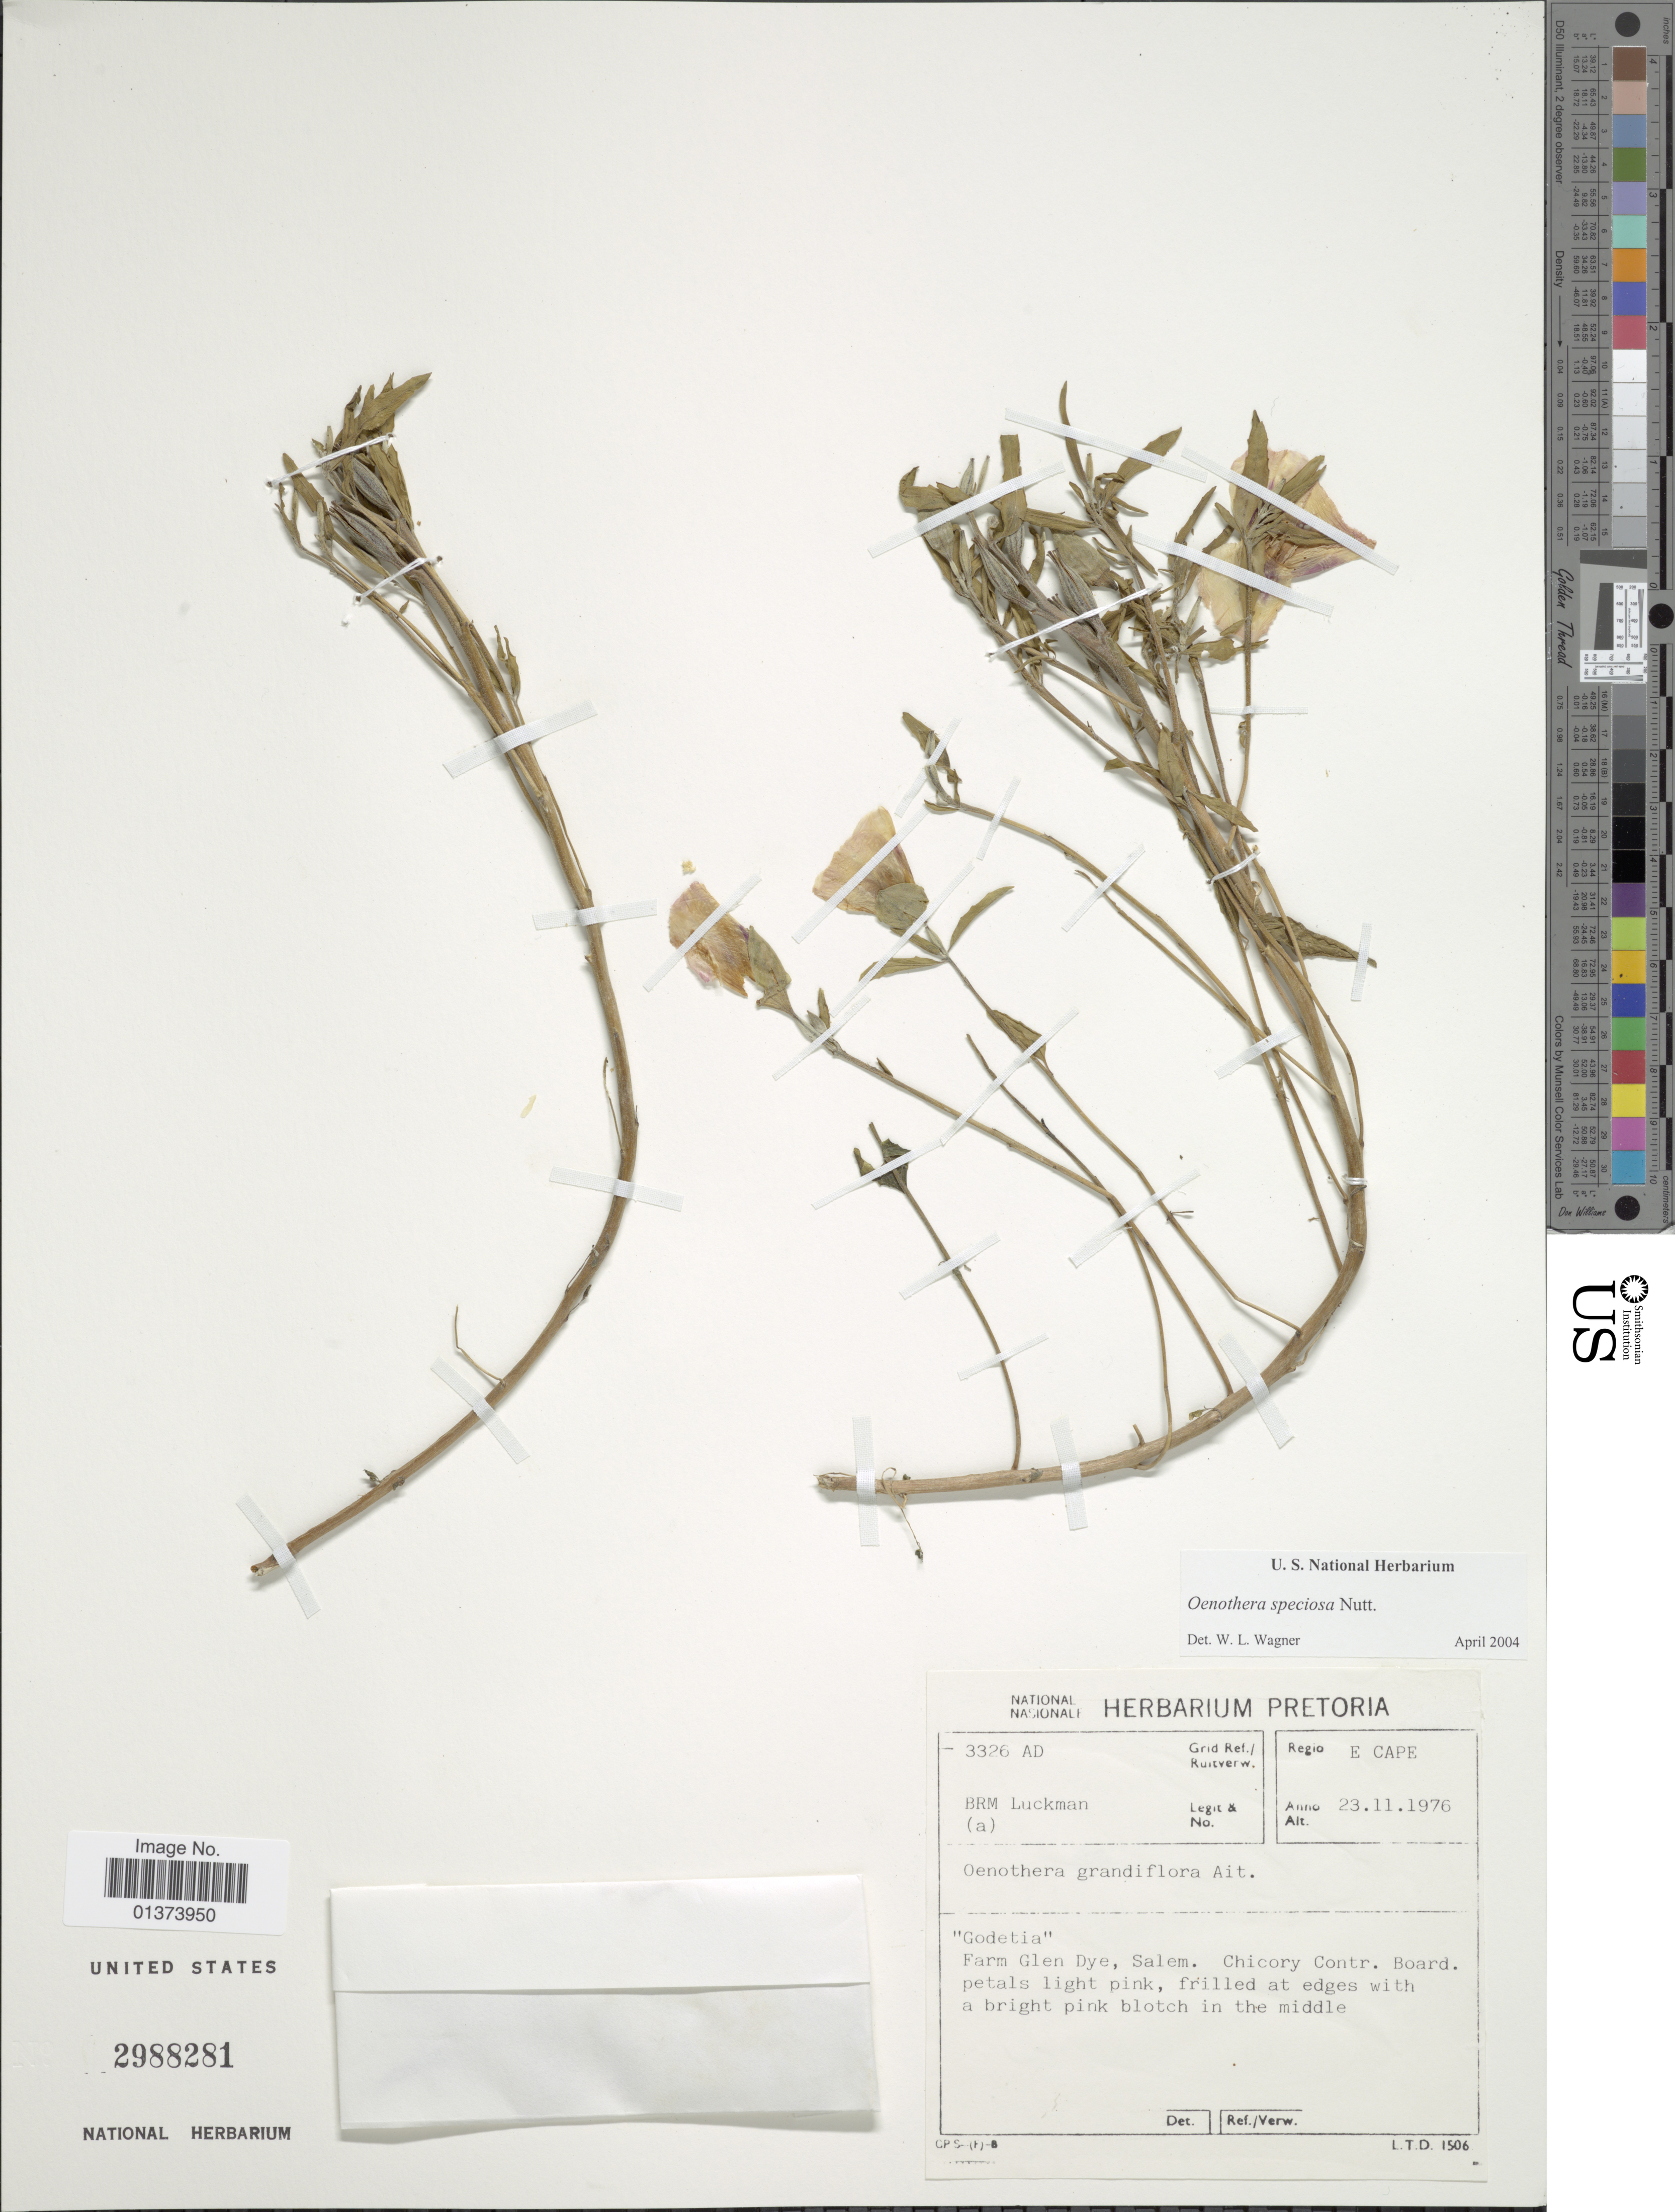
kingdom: Plantae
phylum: Tracheophyta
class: Magnoliopsida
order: Myrtales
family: Onagraceae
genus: Oenothera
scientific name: Oenothera speciosa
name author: Nutt.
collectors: Luckman, --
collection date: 1976-11-23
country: South Africa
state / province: Eastern Cape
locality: Farm Glen Dye, Salem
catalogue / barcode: US 2988281